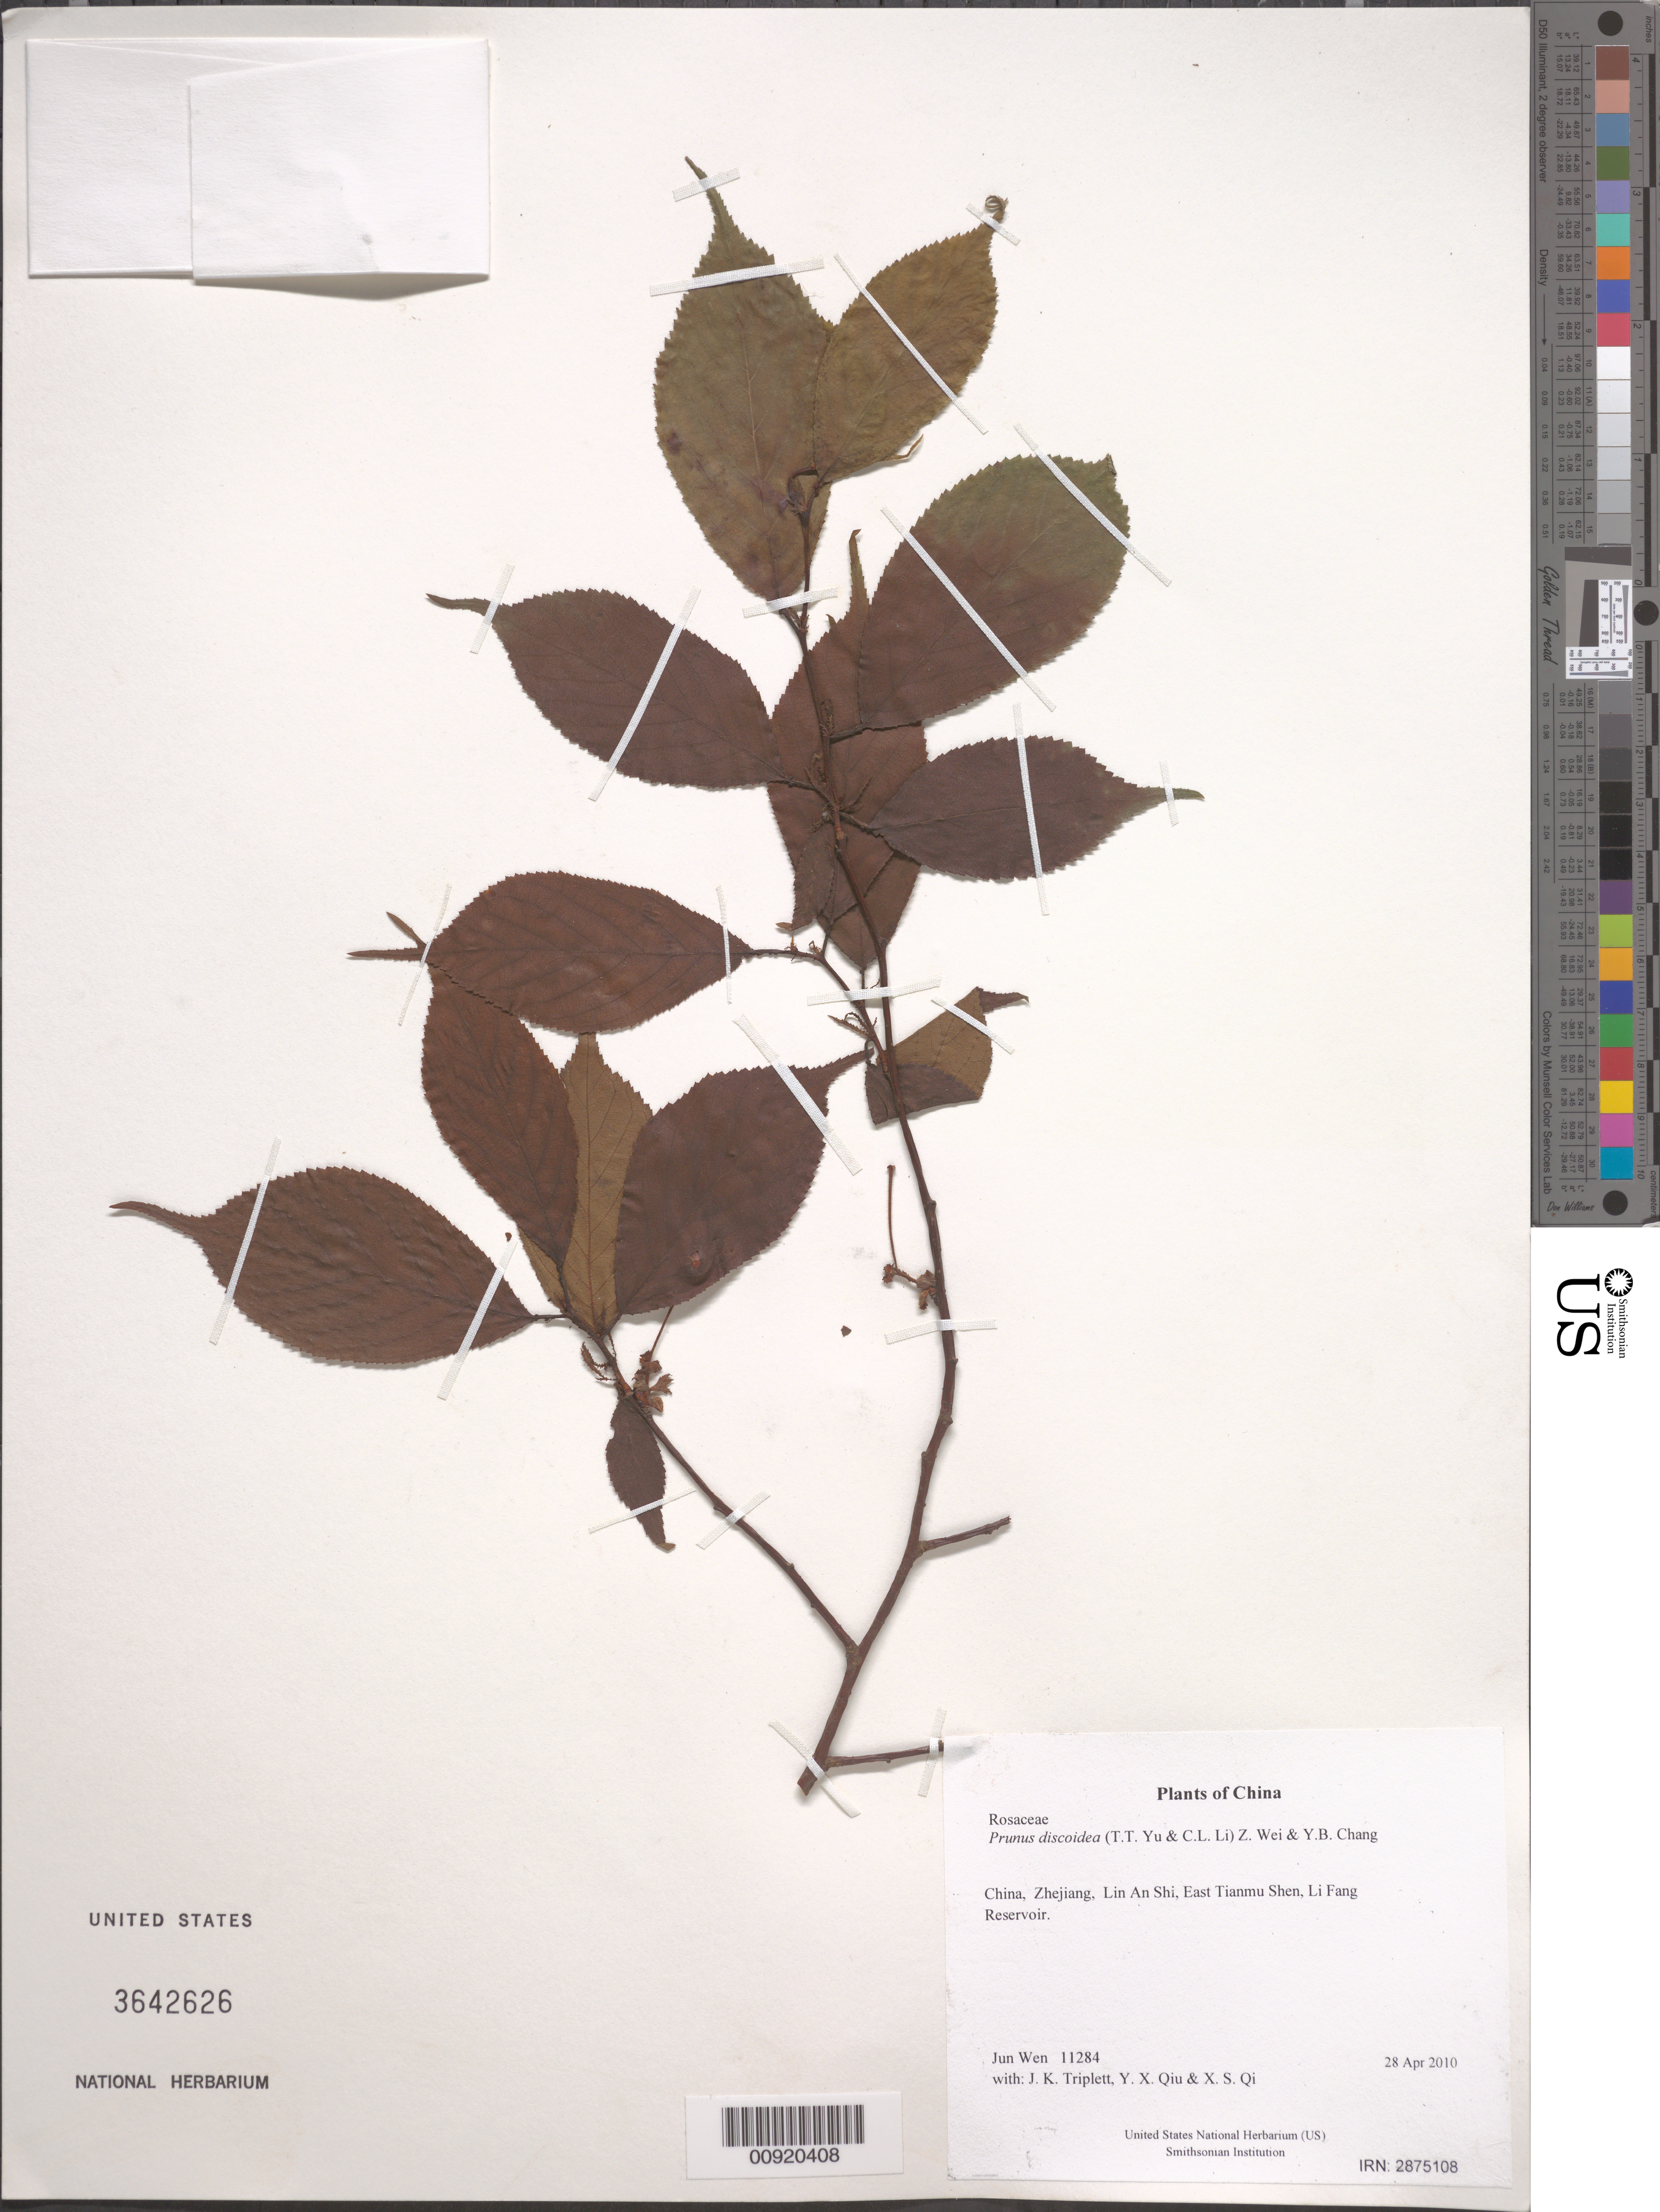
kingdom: Plantae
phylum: Tracheophyta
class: Magnoliopsida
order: Rosales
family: Rosaceae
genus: Prunus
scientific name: Prunus discoidea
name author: (T.T. Yu & C.L. Li) Z. Wei & Y.B. Chang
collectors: J. Wen, J. K. Triplett, Y. X. Qiu & X. S. Qi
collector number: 11284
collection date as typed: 28 Apr 2010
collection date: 2010-04-28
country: China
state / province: Zhejiang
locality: Lin An Shi, East Tianmu Shen, Li Fang Reservoir.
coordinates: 30 21.220 N, 119 35.043 E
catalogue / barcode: US 3642626